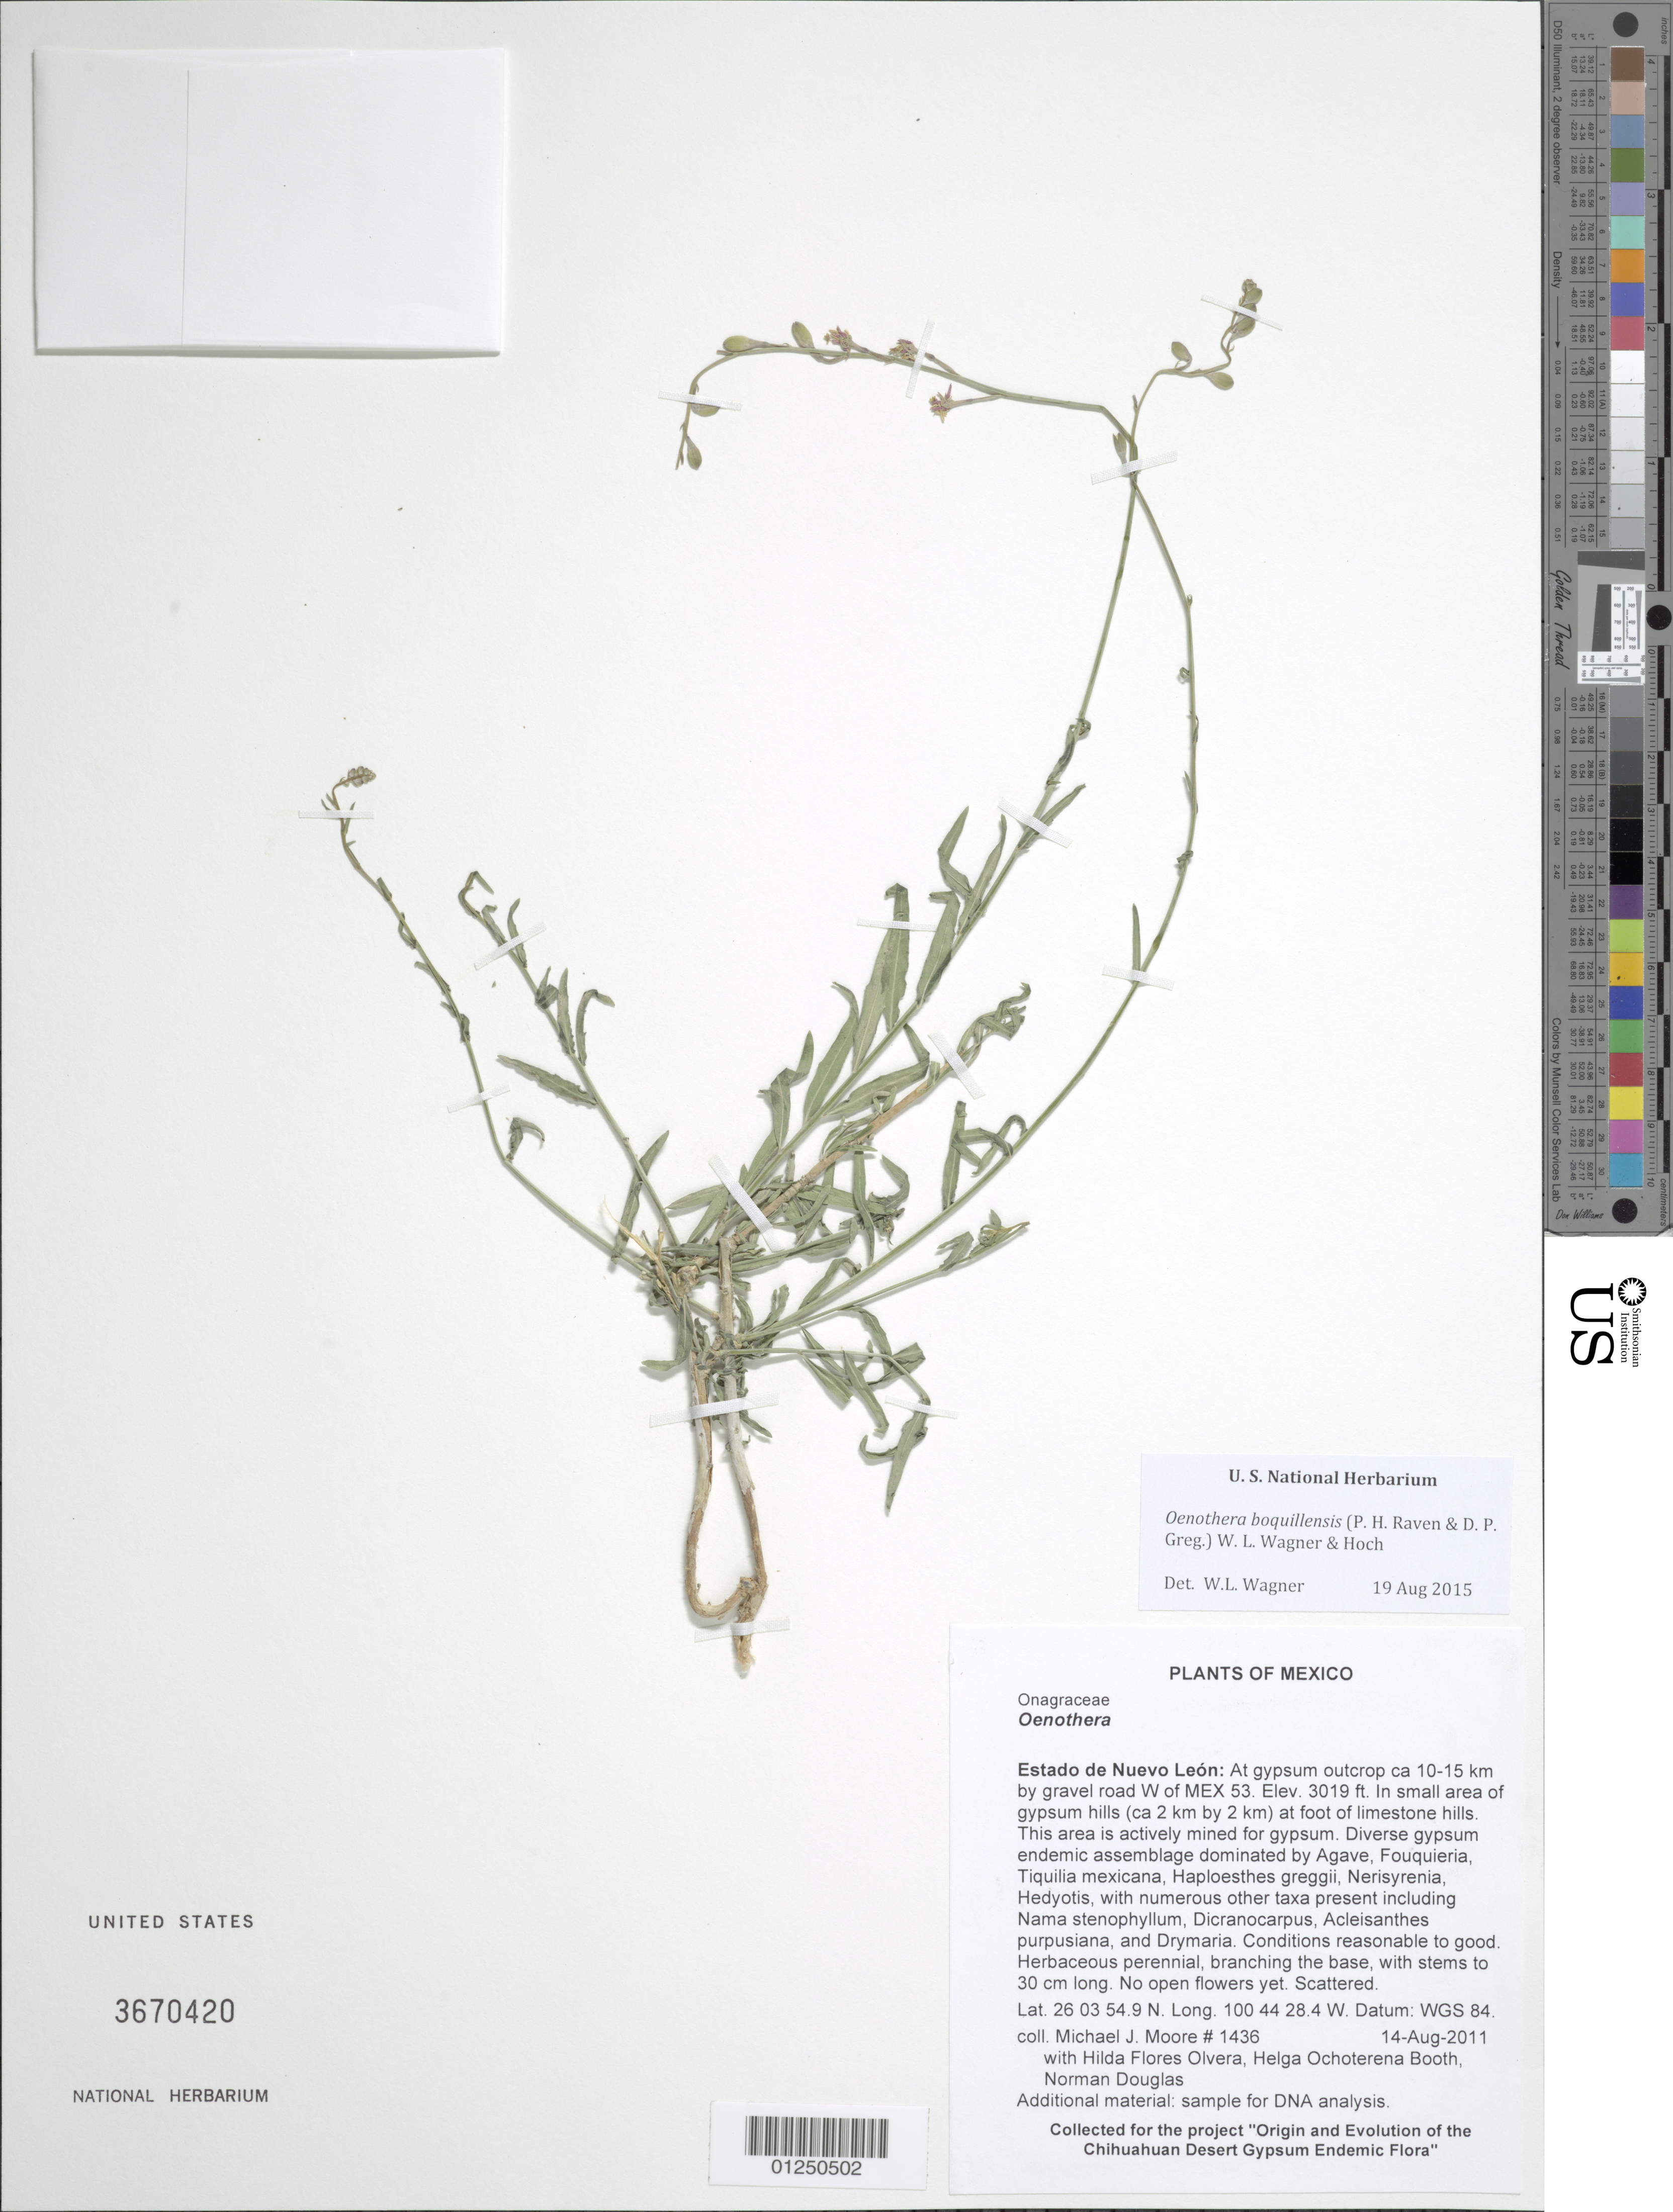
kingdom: Plantae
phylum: Tracheophyta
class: Magnoliopsida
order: Myrtales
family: Onagraceae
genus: Oenothera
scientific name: Oenothera boquillensis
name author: (P.H. Raven & D.P. Greg.) W.L. Wagner & Hoch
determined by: Wagner, W. L., (BOT), Smithsonian Institution - National Museum of Natural History (UNITED STATES)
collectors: M. J. Moore, H. Flores Olvera, H. Ochoterena-Booth & N. Douglas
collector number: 1436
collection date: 2007-08-13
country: Mexico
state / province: Nuevo Leon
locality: At gypsum outcrop ca 10-15 km by gravel road W of MEX 53.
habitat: In small area of gypsum hills (ca 2 km by 2 km) at foot of limestone hills. This area is actively mined for gypsum. Diverse gypsum endemic assemblage dominated by Agave, Fouquieria, Tiquilia mexicana, Haploesthes greggii, Nerisyrenia, Hedyotis, with num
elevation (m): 920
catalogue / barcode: US 3670420